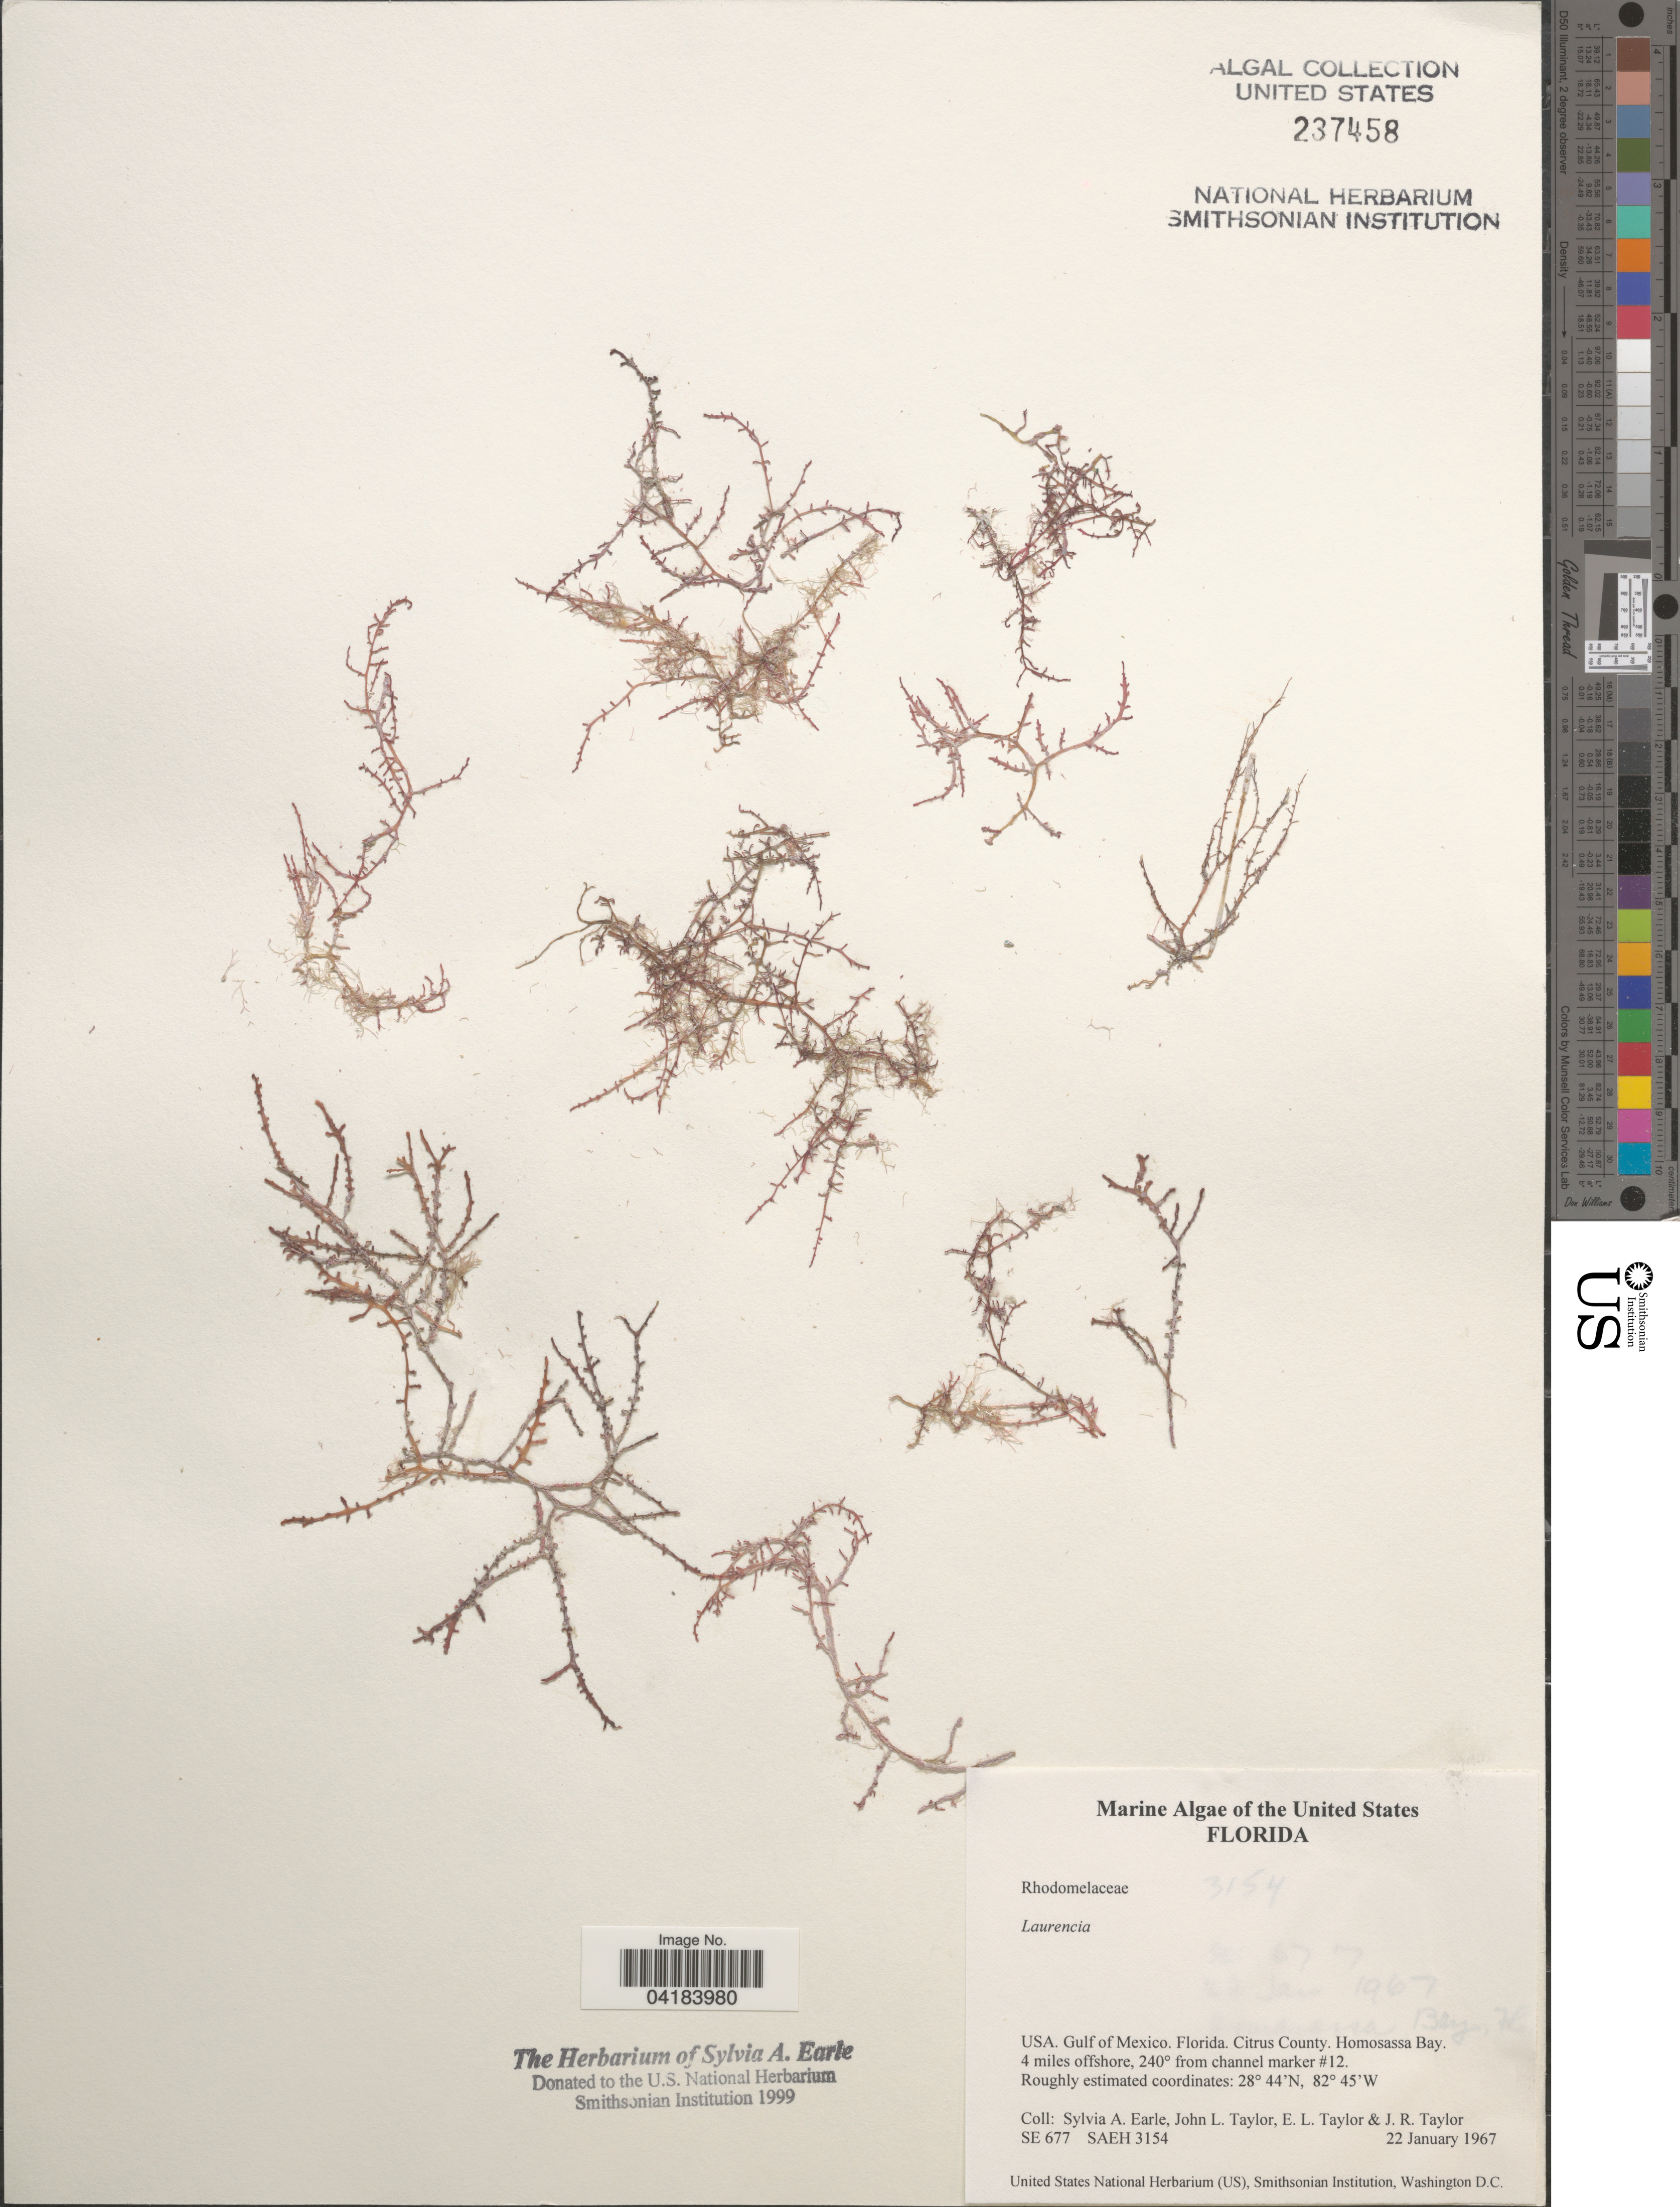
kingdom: Plantae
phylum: Rhodophyta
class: Florideophyceae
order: Ceramiales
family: Rhodomelaceae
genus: Laurencia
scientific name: Laurencia sp.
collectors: S. A. Earle, J. L. Taylor, E. L. Taylor & J. R. Taylor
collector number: SE677/SAEH3154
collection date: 1967-01-22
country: United States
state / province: Florida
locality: Gulf of Mexico. Citrus County. Homosassa Bay. 4 miles offshore, 240° from channel marker #12.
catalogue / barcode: US 237458